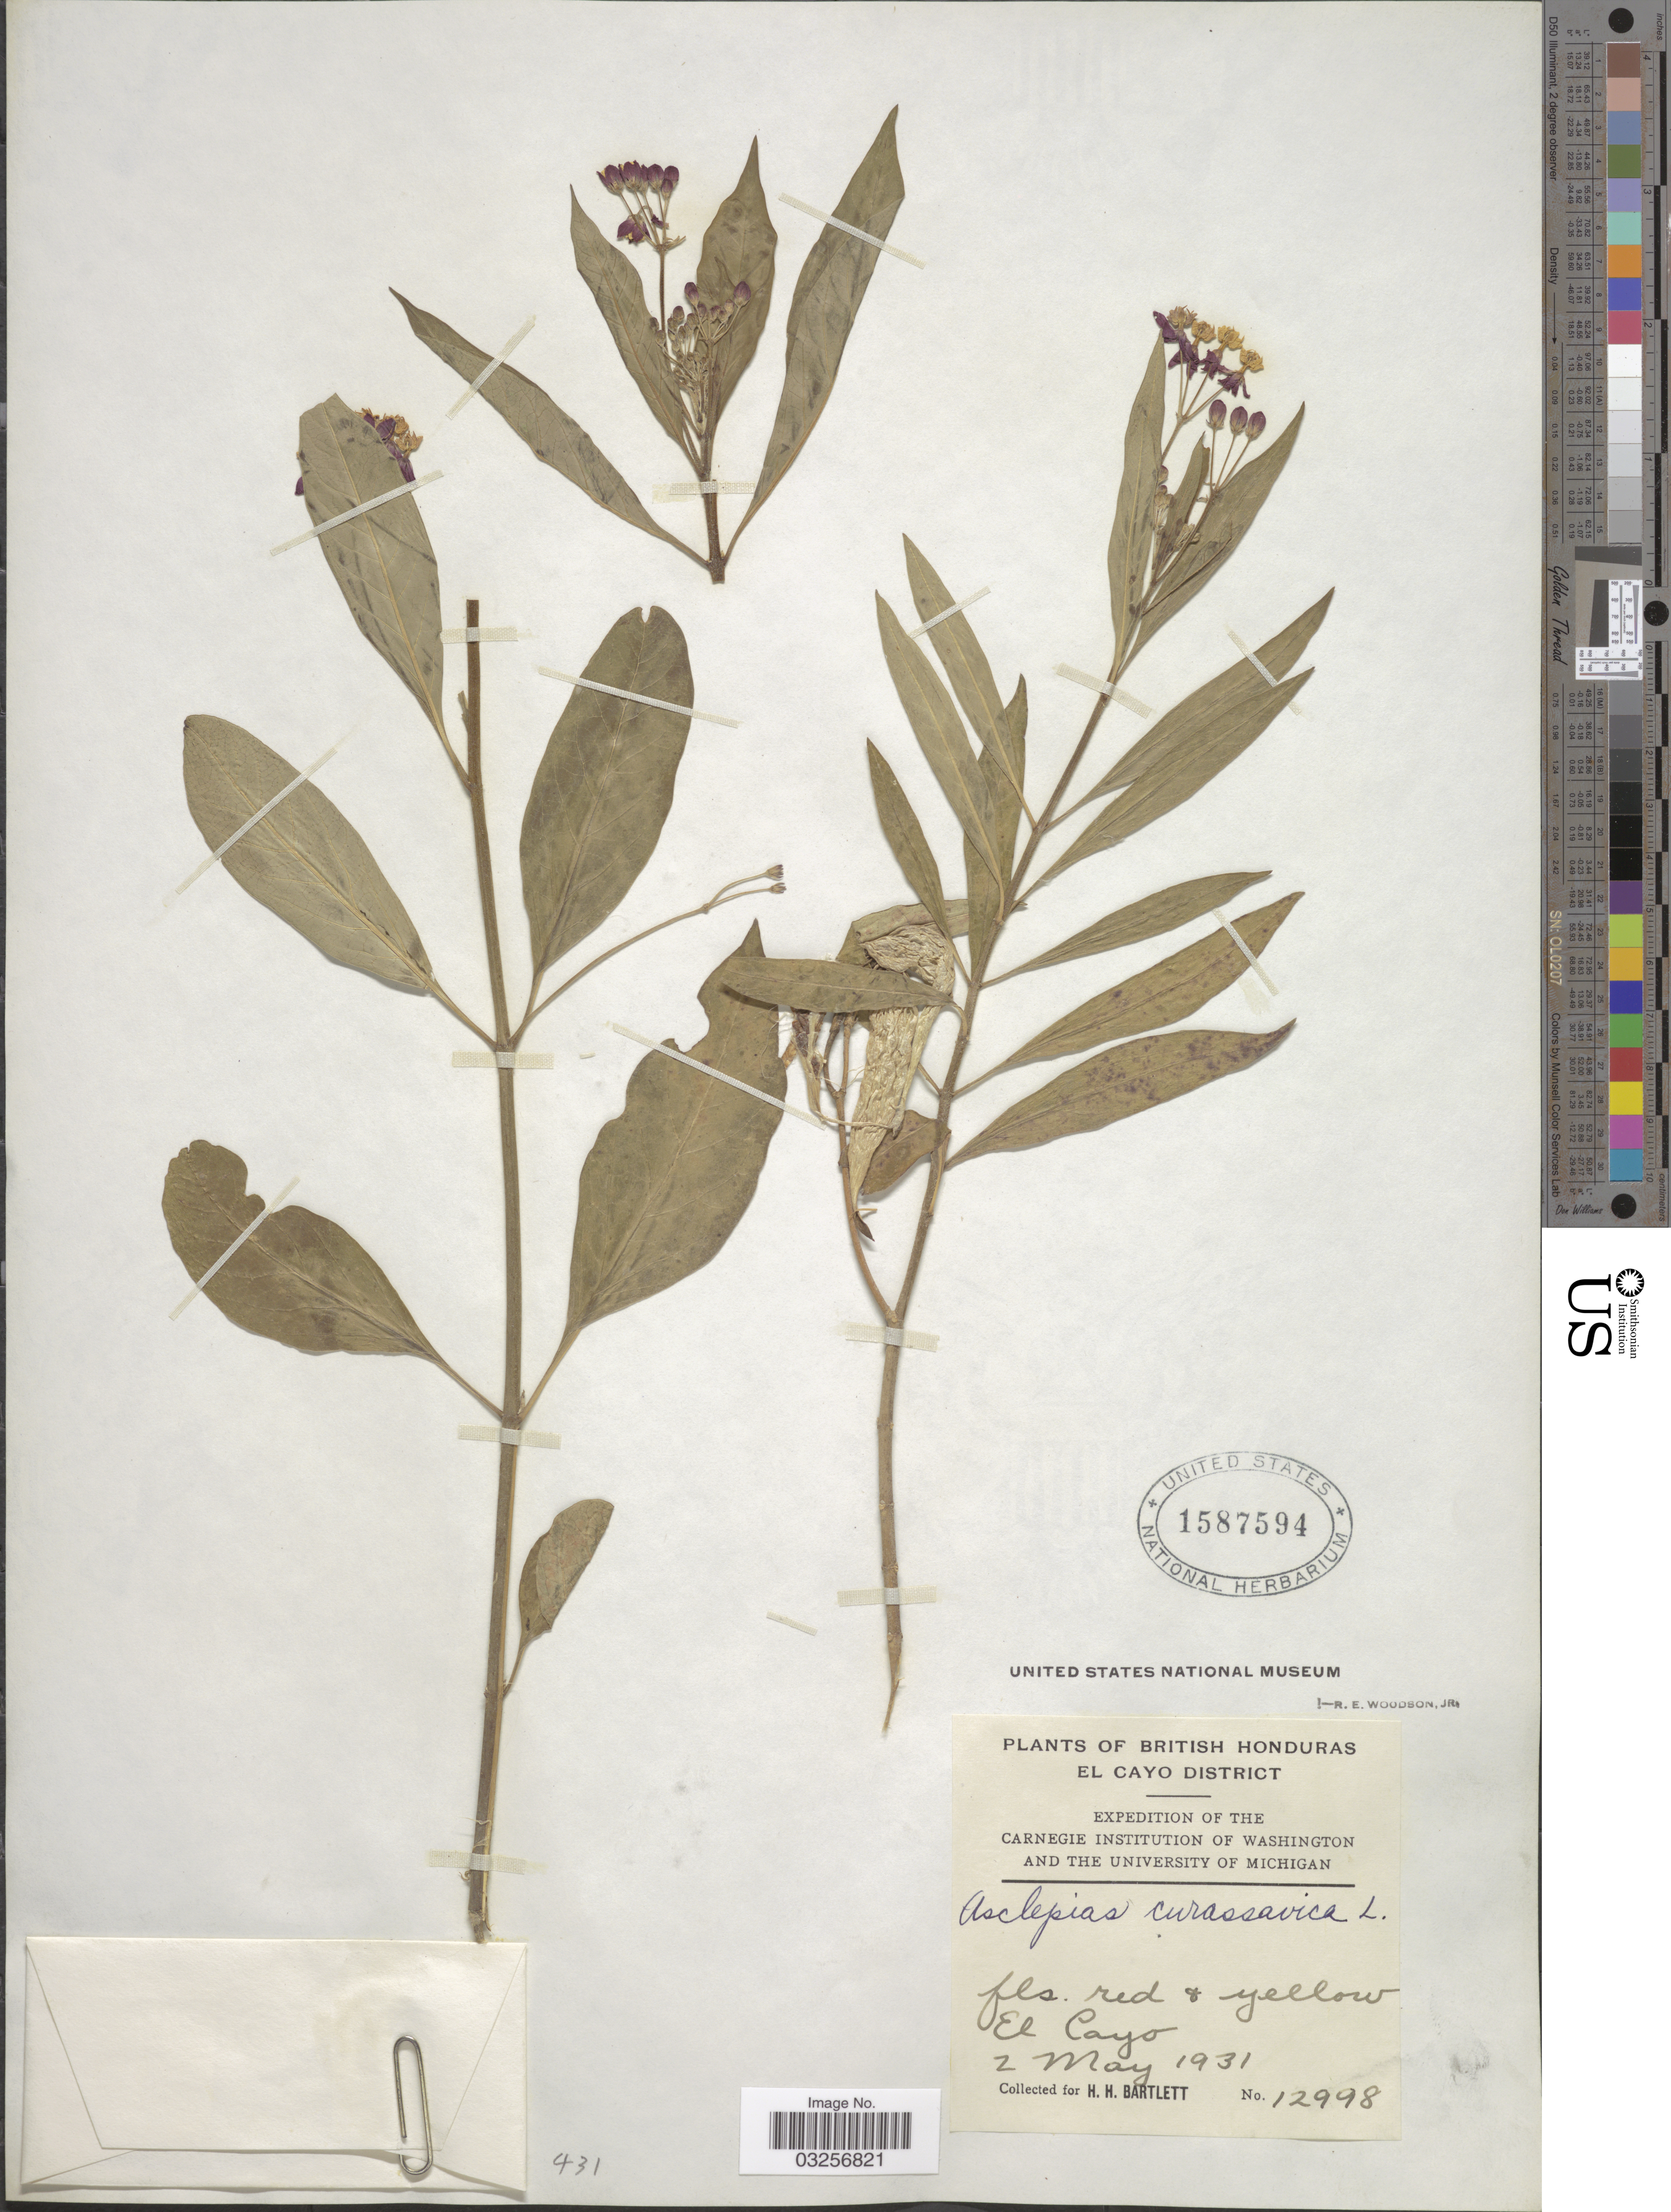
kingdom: Plantae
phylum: Tracheophyta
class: Magnoliopsida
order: Gentianales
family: Apocynaceae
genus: Asclepias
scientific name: Asclepias curassavica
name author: L.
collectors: H. H. Bartlett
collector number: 12998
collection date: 1931-05-02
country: Belize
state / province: Cayo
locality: British Honduras. El Cayo District. El Cayo.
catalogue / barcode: US 1587594